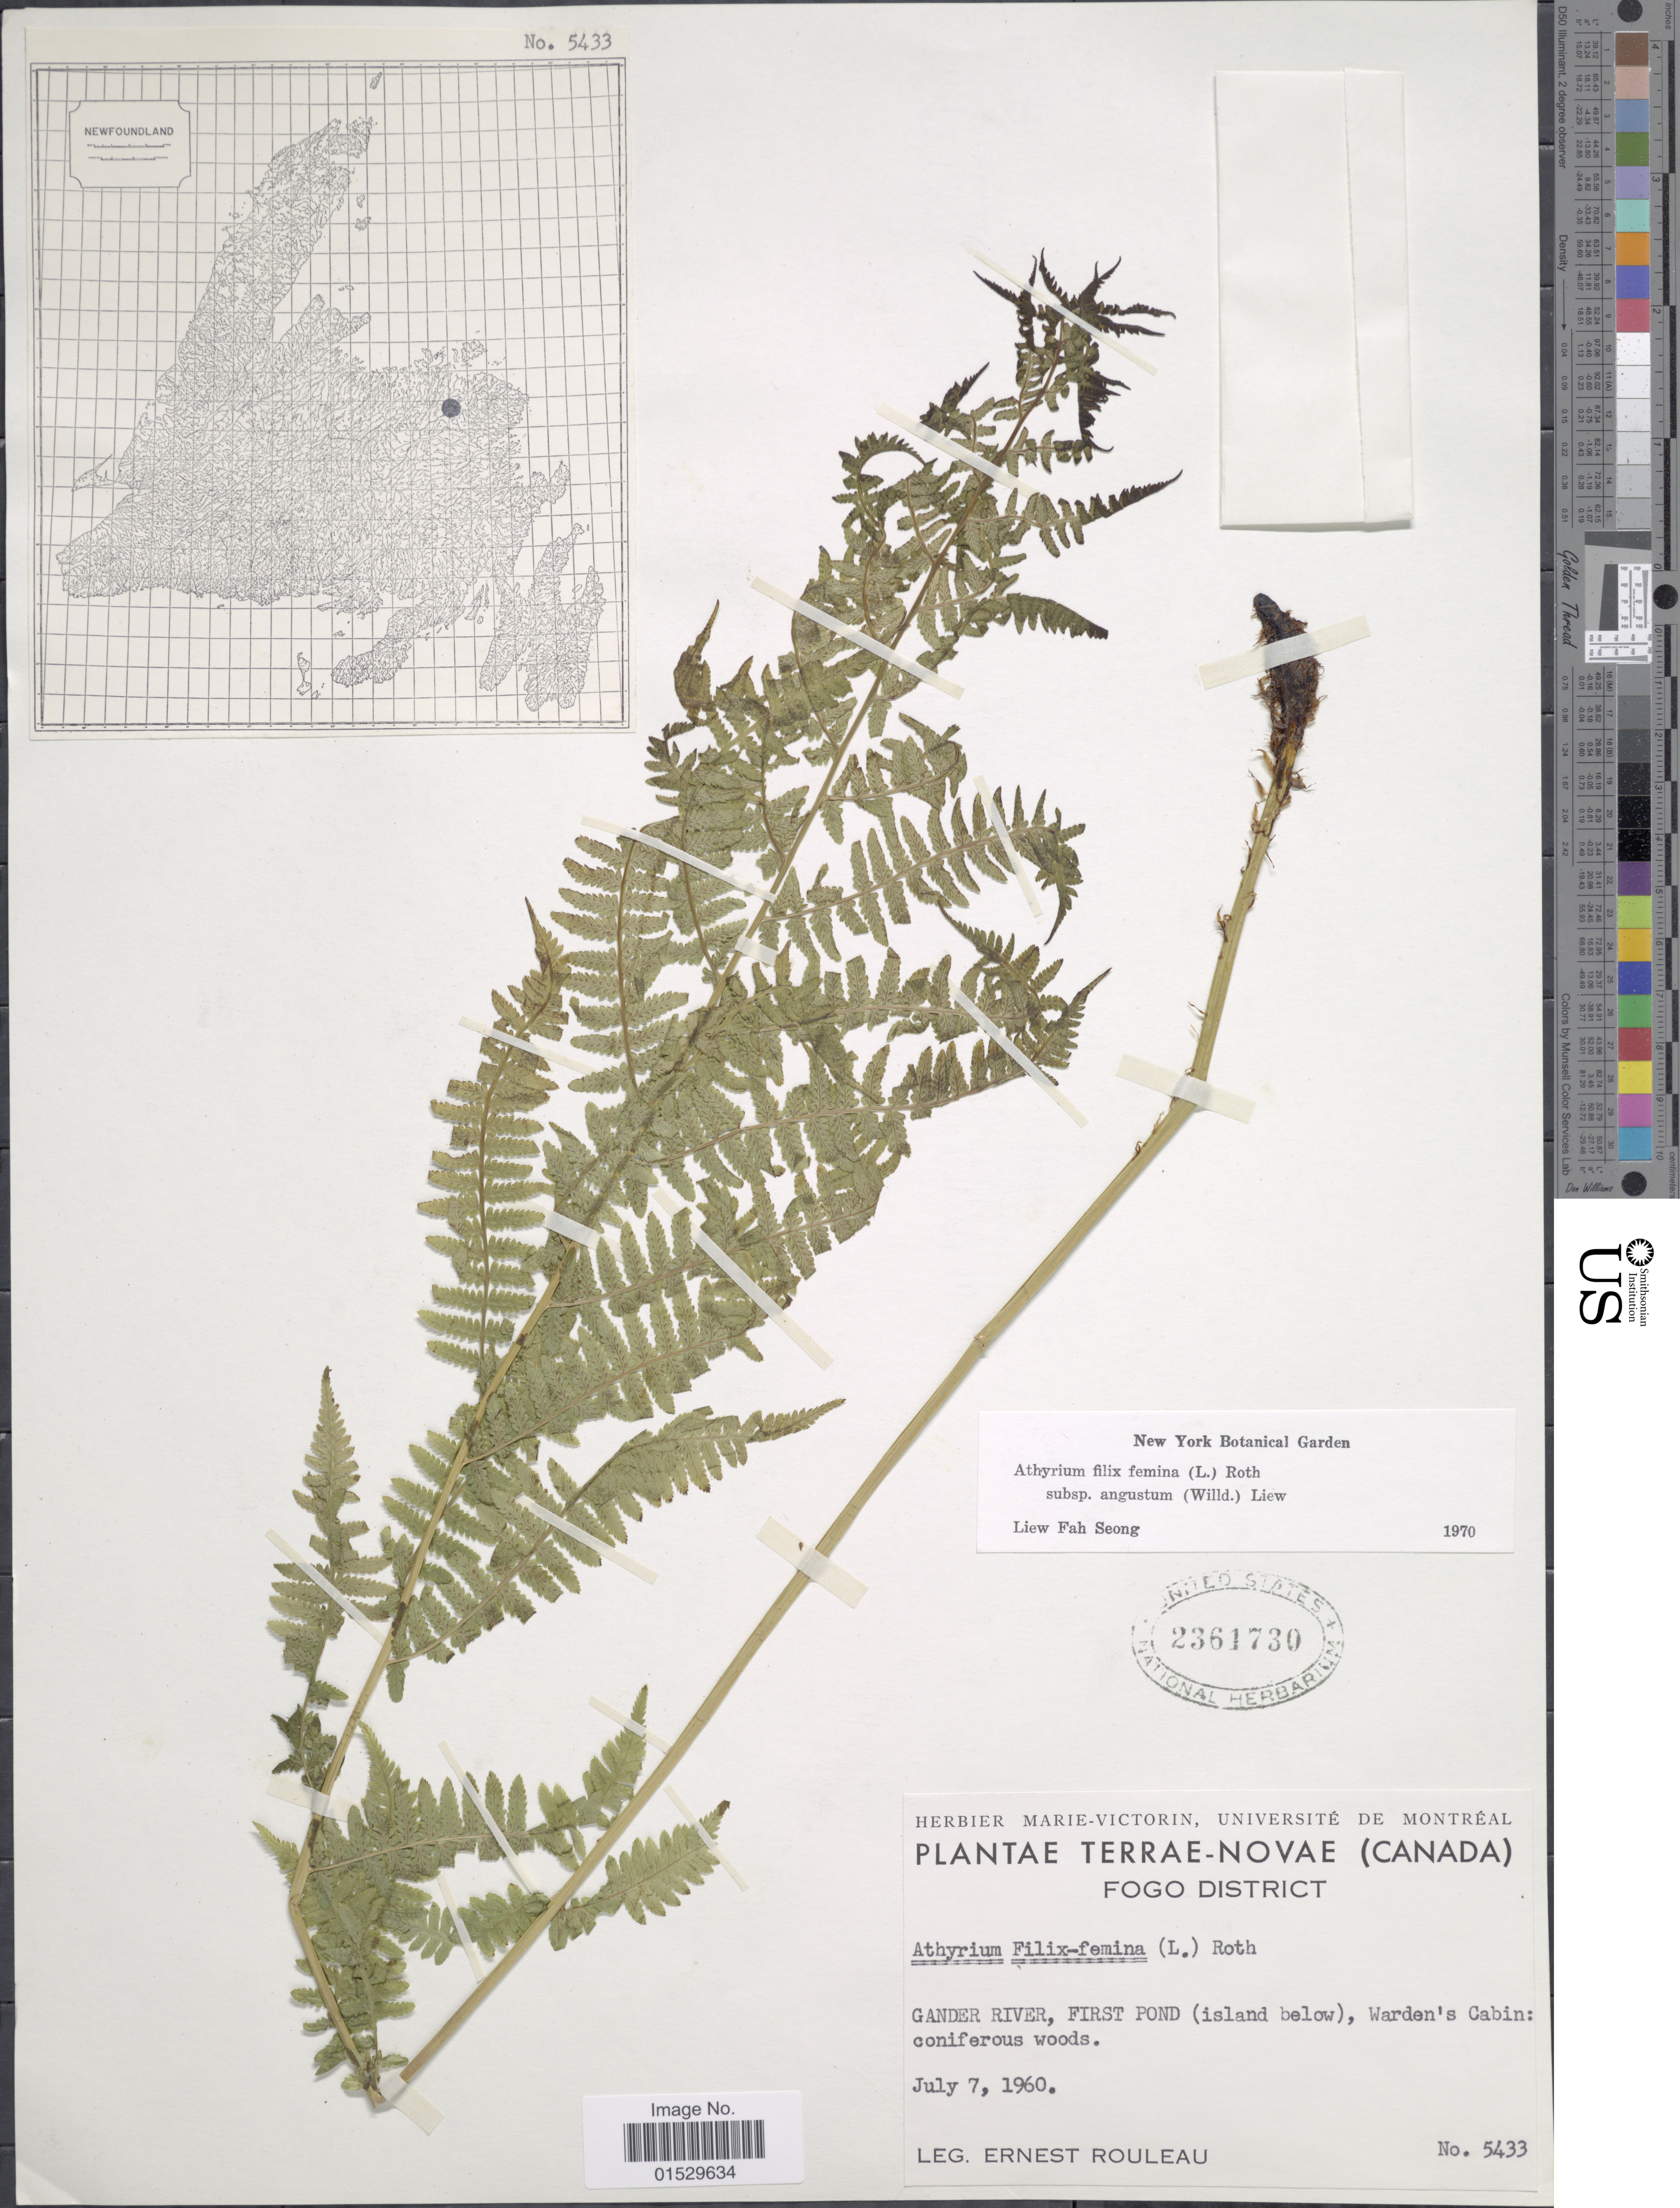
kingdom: Plantae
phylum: Tracheophyta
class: Polypodiopsida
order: Polypodiales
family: Athyriaceae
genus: Athyrium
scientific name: Athyrium filix-femina subsp. angustatum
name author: (Willd.) R.T. Clausen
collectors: J. Rouleau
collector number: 5433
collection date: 1960-07-07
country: Canada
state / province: Newfoundland and Labrador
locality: Terrae-Novae, Fogo District, Gander River, First Pond (island below), Warden's Cabin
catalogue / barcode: US 2361730